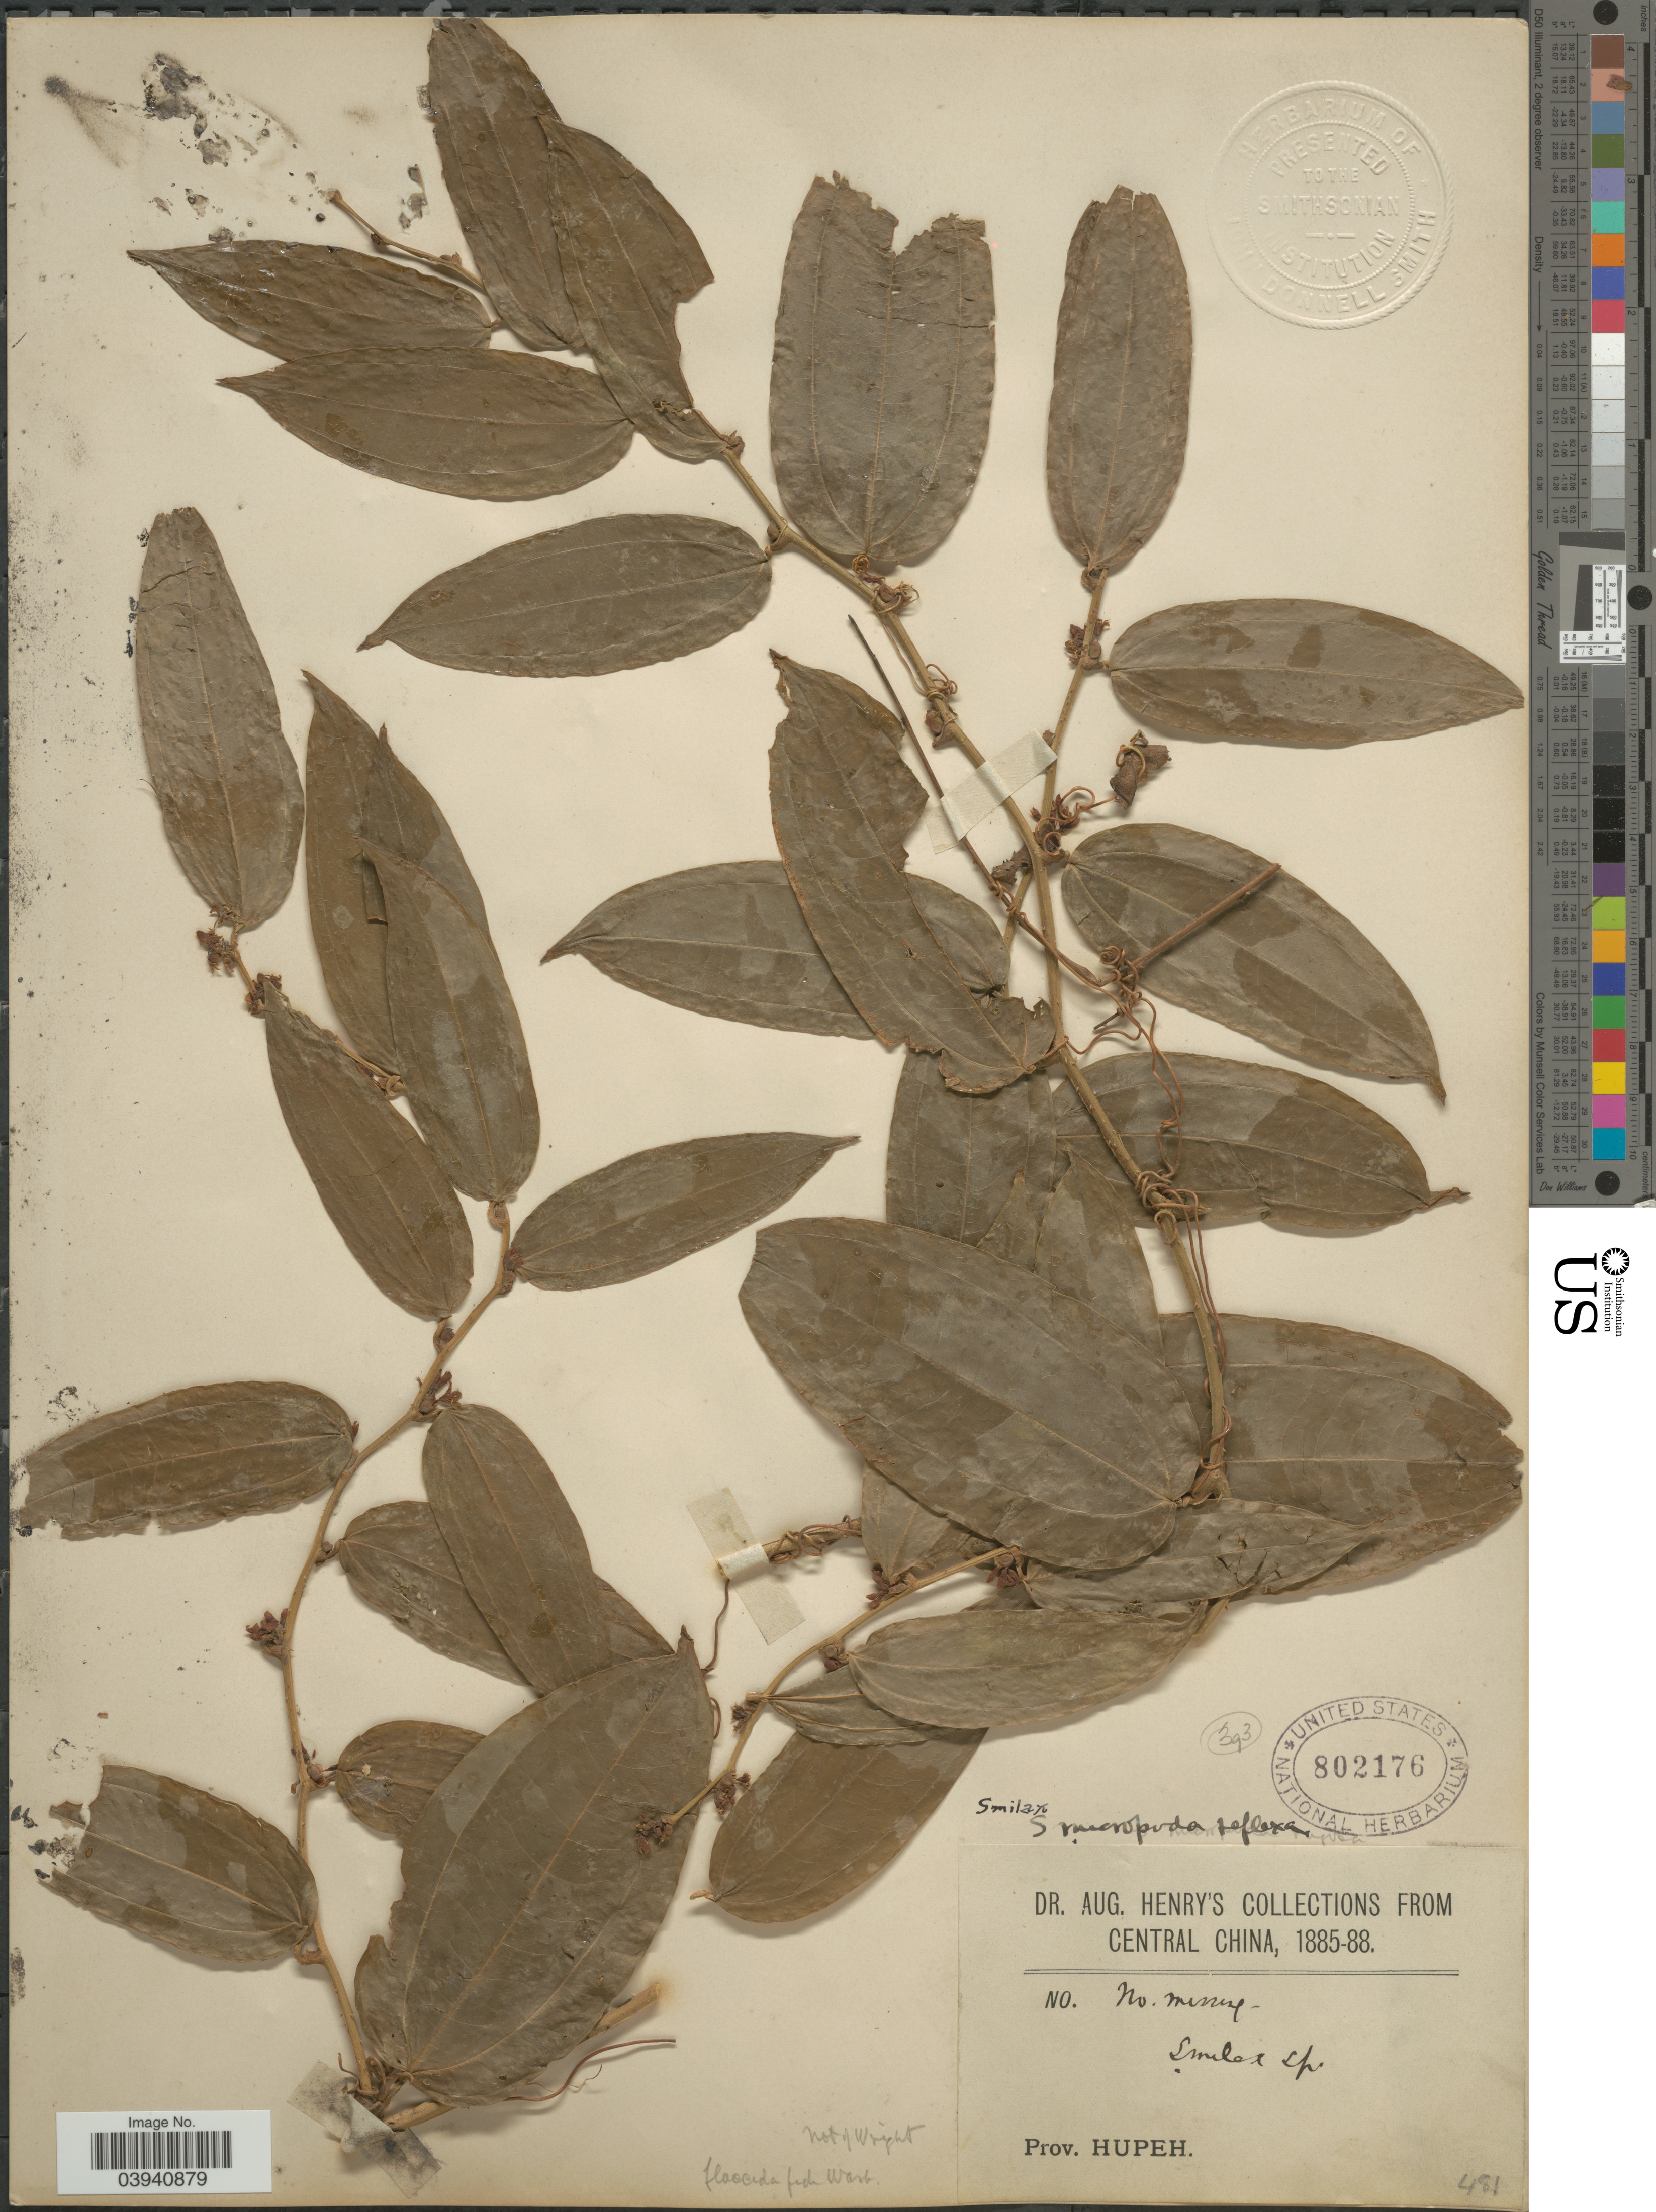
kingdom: Plantae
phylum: Tracheophyta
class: Liliopsida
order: Liliales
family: Smilacaceae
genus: Smilax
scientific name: Smilax macrocarpa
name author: Blume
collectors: A. Henry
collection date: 1885/1888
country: China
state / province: Hubei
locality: Central China. Prov. Hupeh.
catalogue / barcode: US 802176